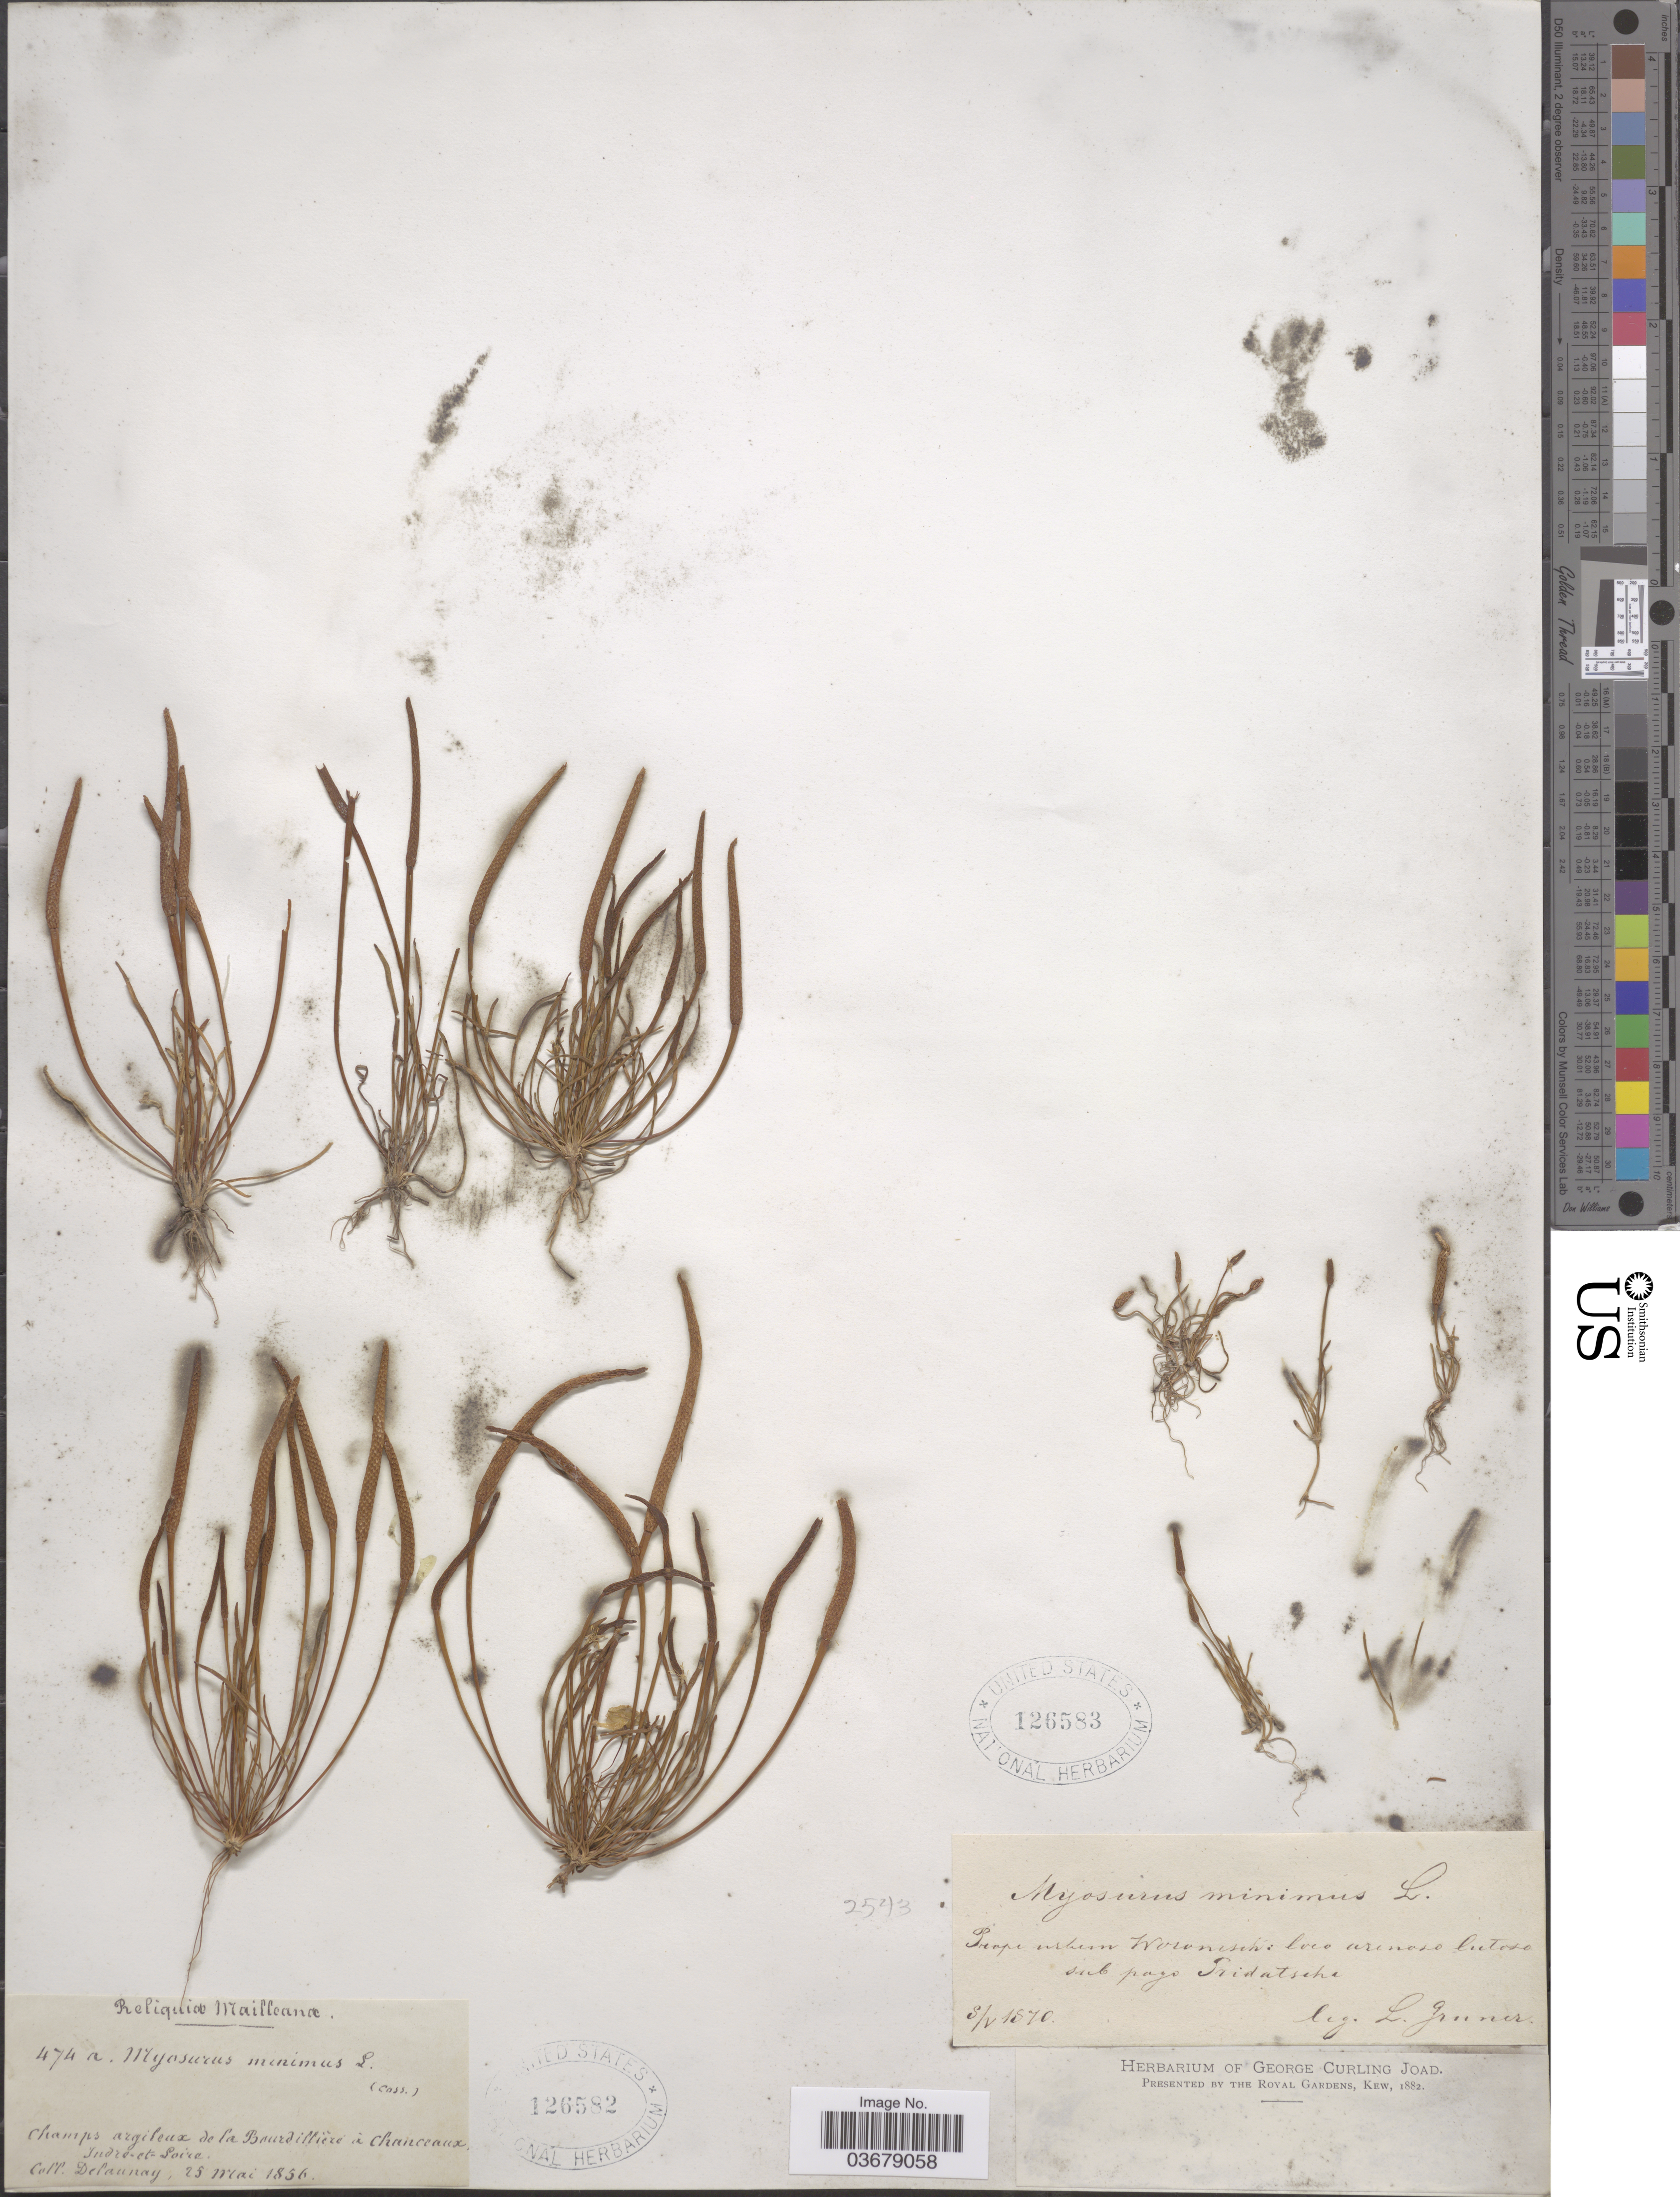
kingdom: Plantae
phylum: Tracheophyta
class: Magnoliopsida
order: Ranunculales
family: Ranunculaceae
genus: Myosurus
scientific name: Myosurus minimus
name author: L.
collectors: Delaunay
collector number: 474a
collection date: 1856-05-25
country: France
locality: Champs argileux de la Baurdilliere à Chanceaux, Indre-et-Loire.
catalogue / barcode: US 126582